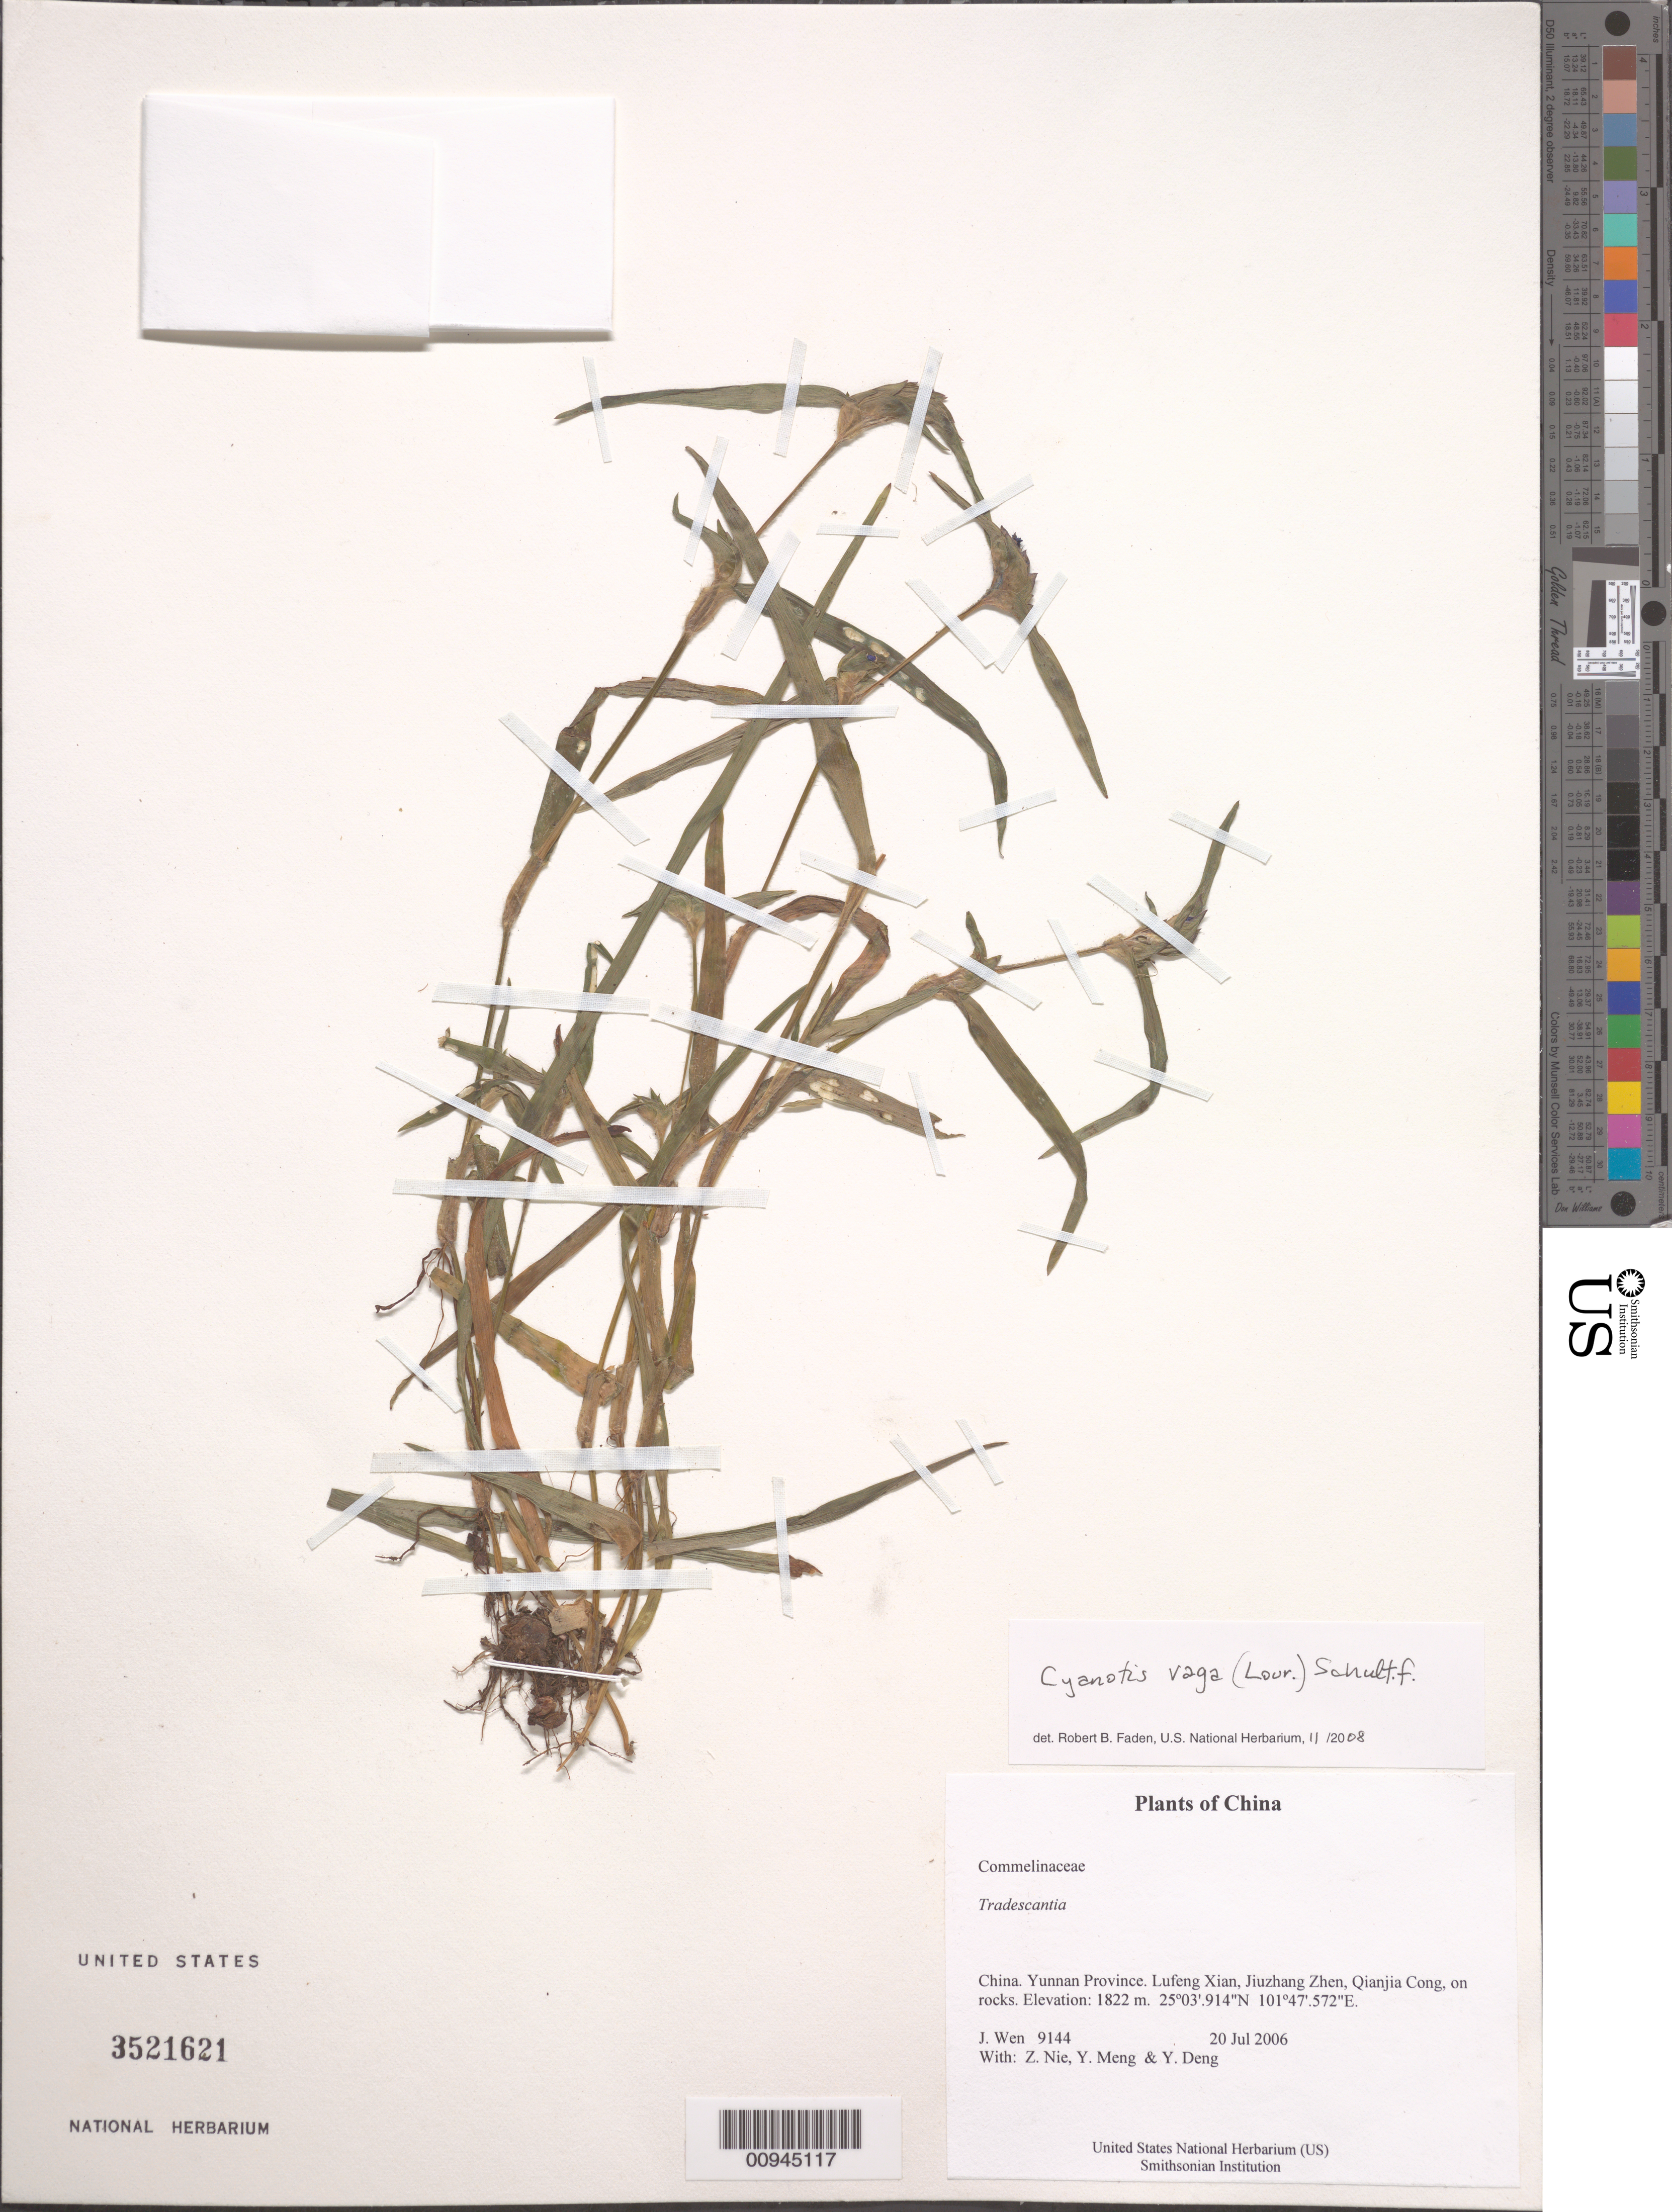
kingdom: Plantae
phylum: Tracheophyta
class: Liliopsida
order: Commelinales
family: Commelinaceae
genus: Cyanotis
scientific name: Cyanotis vaga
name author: (Lour.) Schult. & Schult. f.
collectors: J. Wen, Z. Nie, Y. Meng & Y. Deng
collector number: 9144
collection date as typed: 20 Jul 2006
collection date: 2006-07-20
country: China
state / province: Yunnan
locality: Yunnan Province. Lufeng Xian, Jiuzhang Zhen, Qianjia Cong, on rocks.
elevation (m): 1822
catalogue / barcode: US 3521621